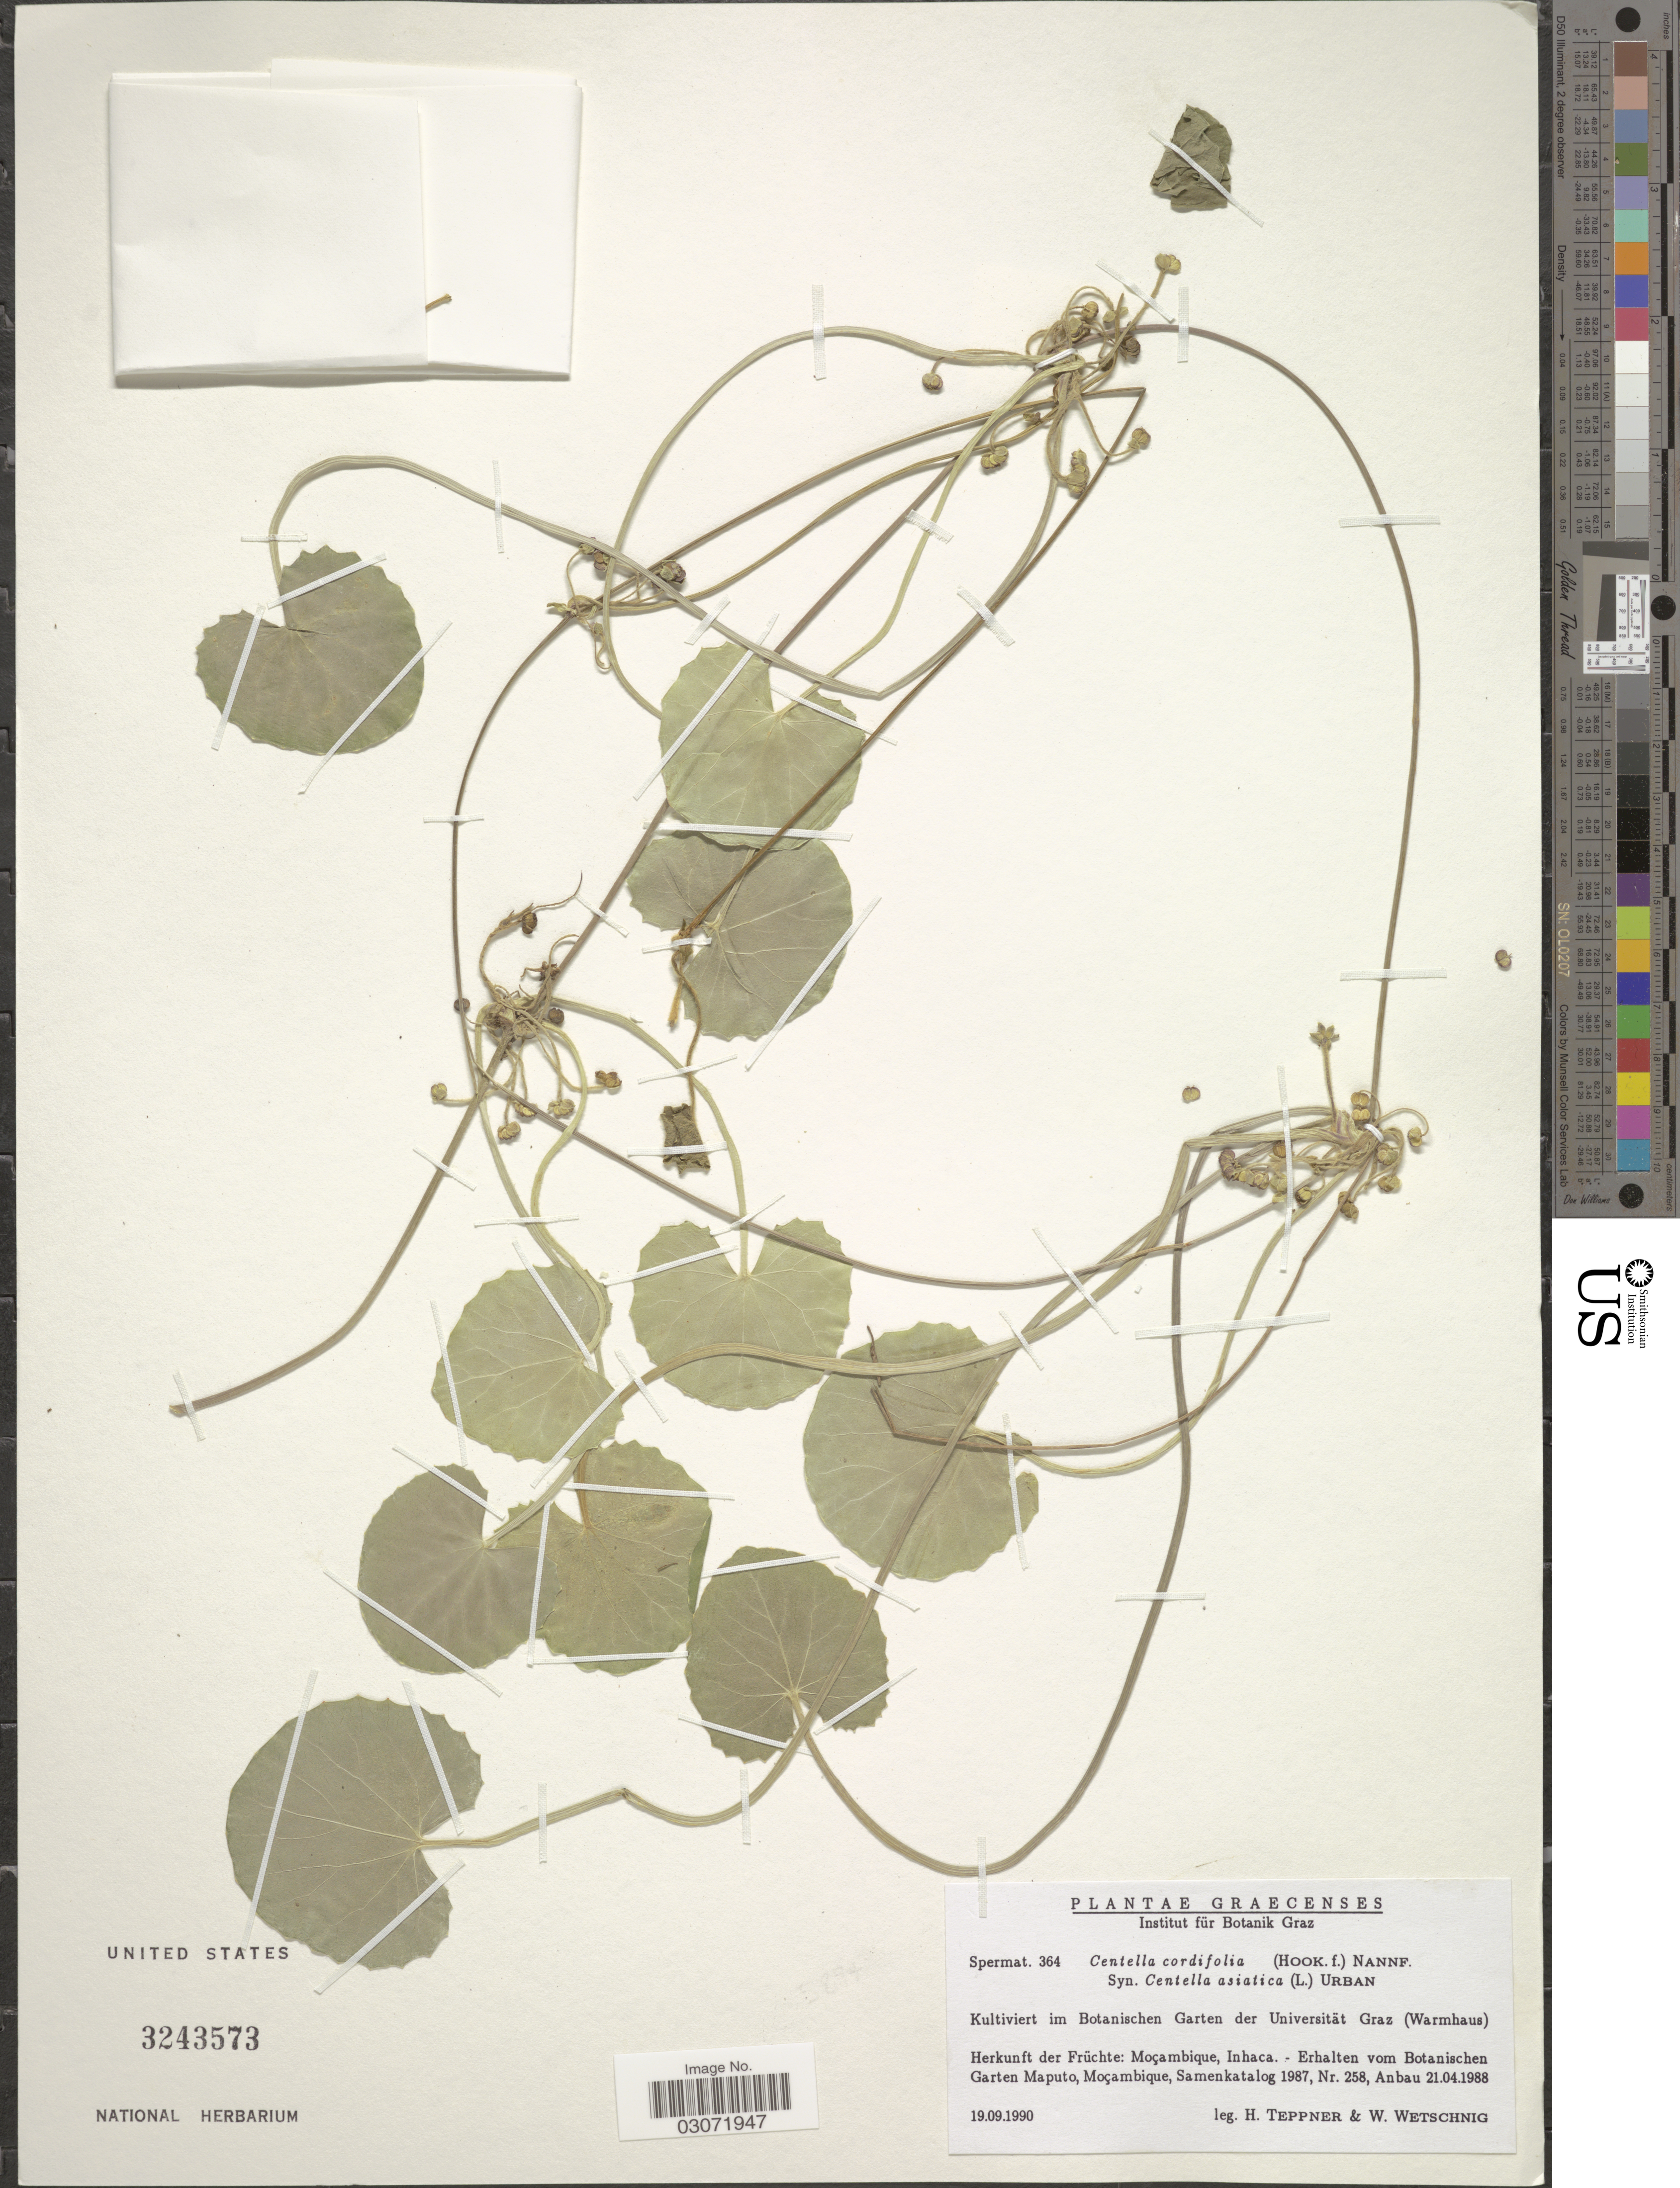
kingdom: Plantae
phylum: Tracheophyta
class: Magnoliopsida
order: Apiales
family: Apiaceae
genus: Centella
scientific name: Centella asiatica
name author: (L.) Urb.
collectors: H. Teppner & W. Wetschnig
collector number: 258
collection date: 1990-09-19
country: Austria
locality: Kultiviert im Botanischen Garten der Universität Graz (Warmhaus).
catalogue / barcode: US 3243573